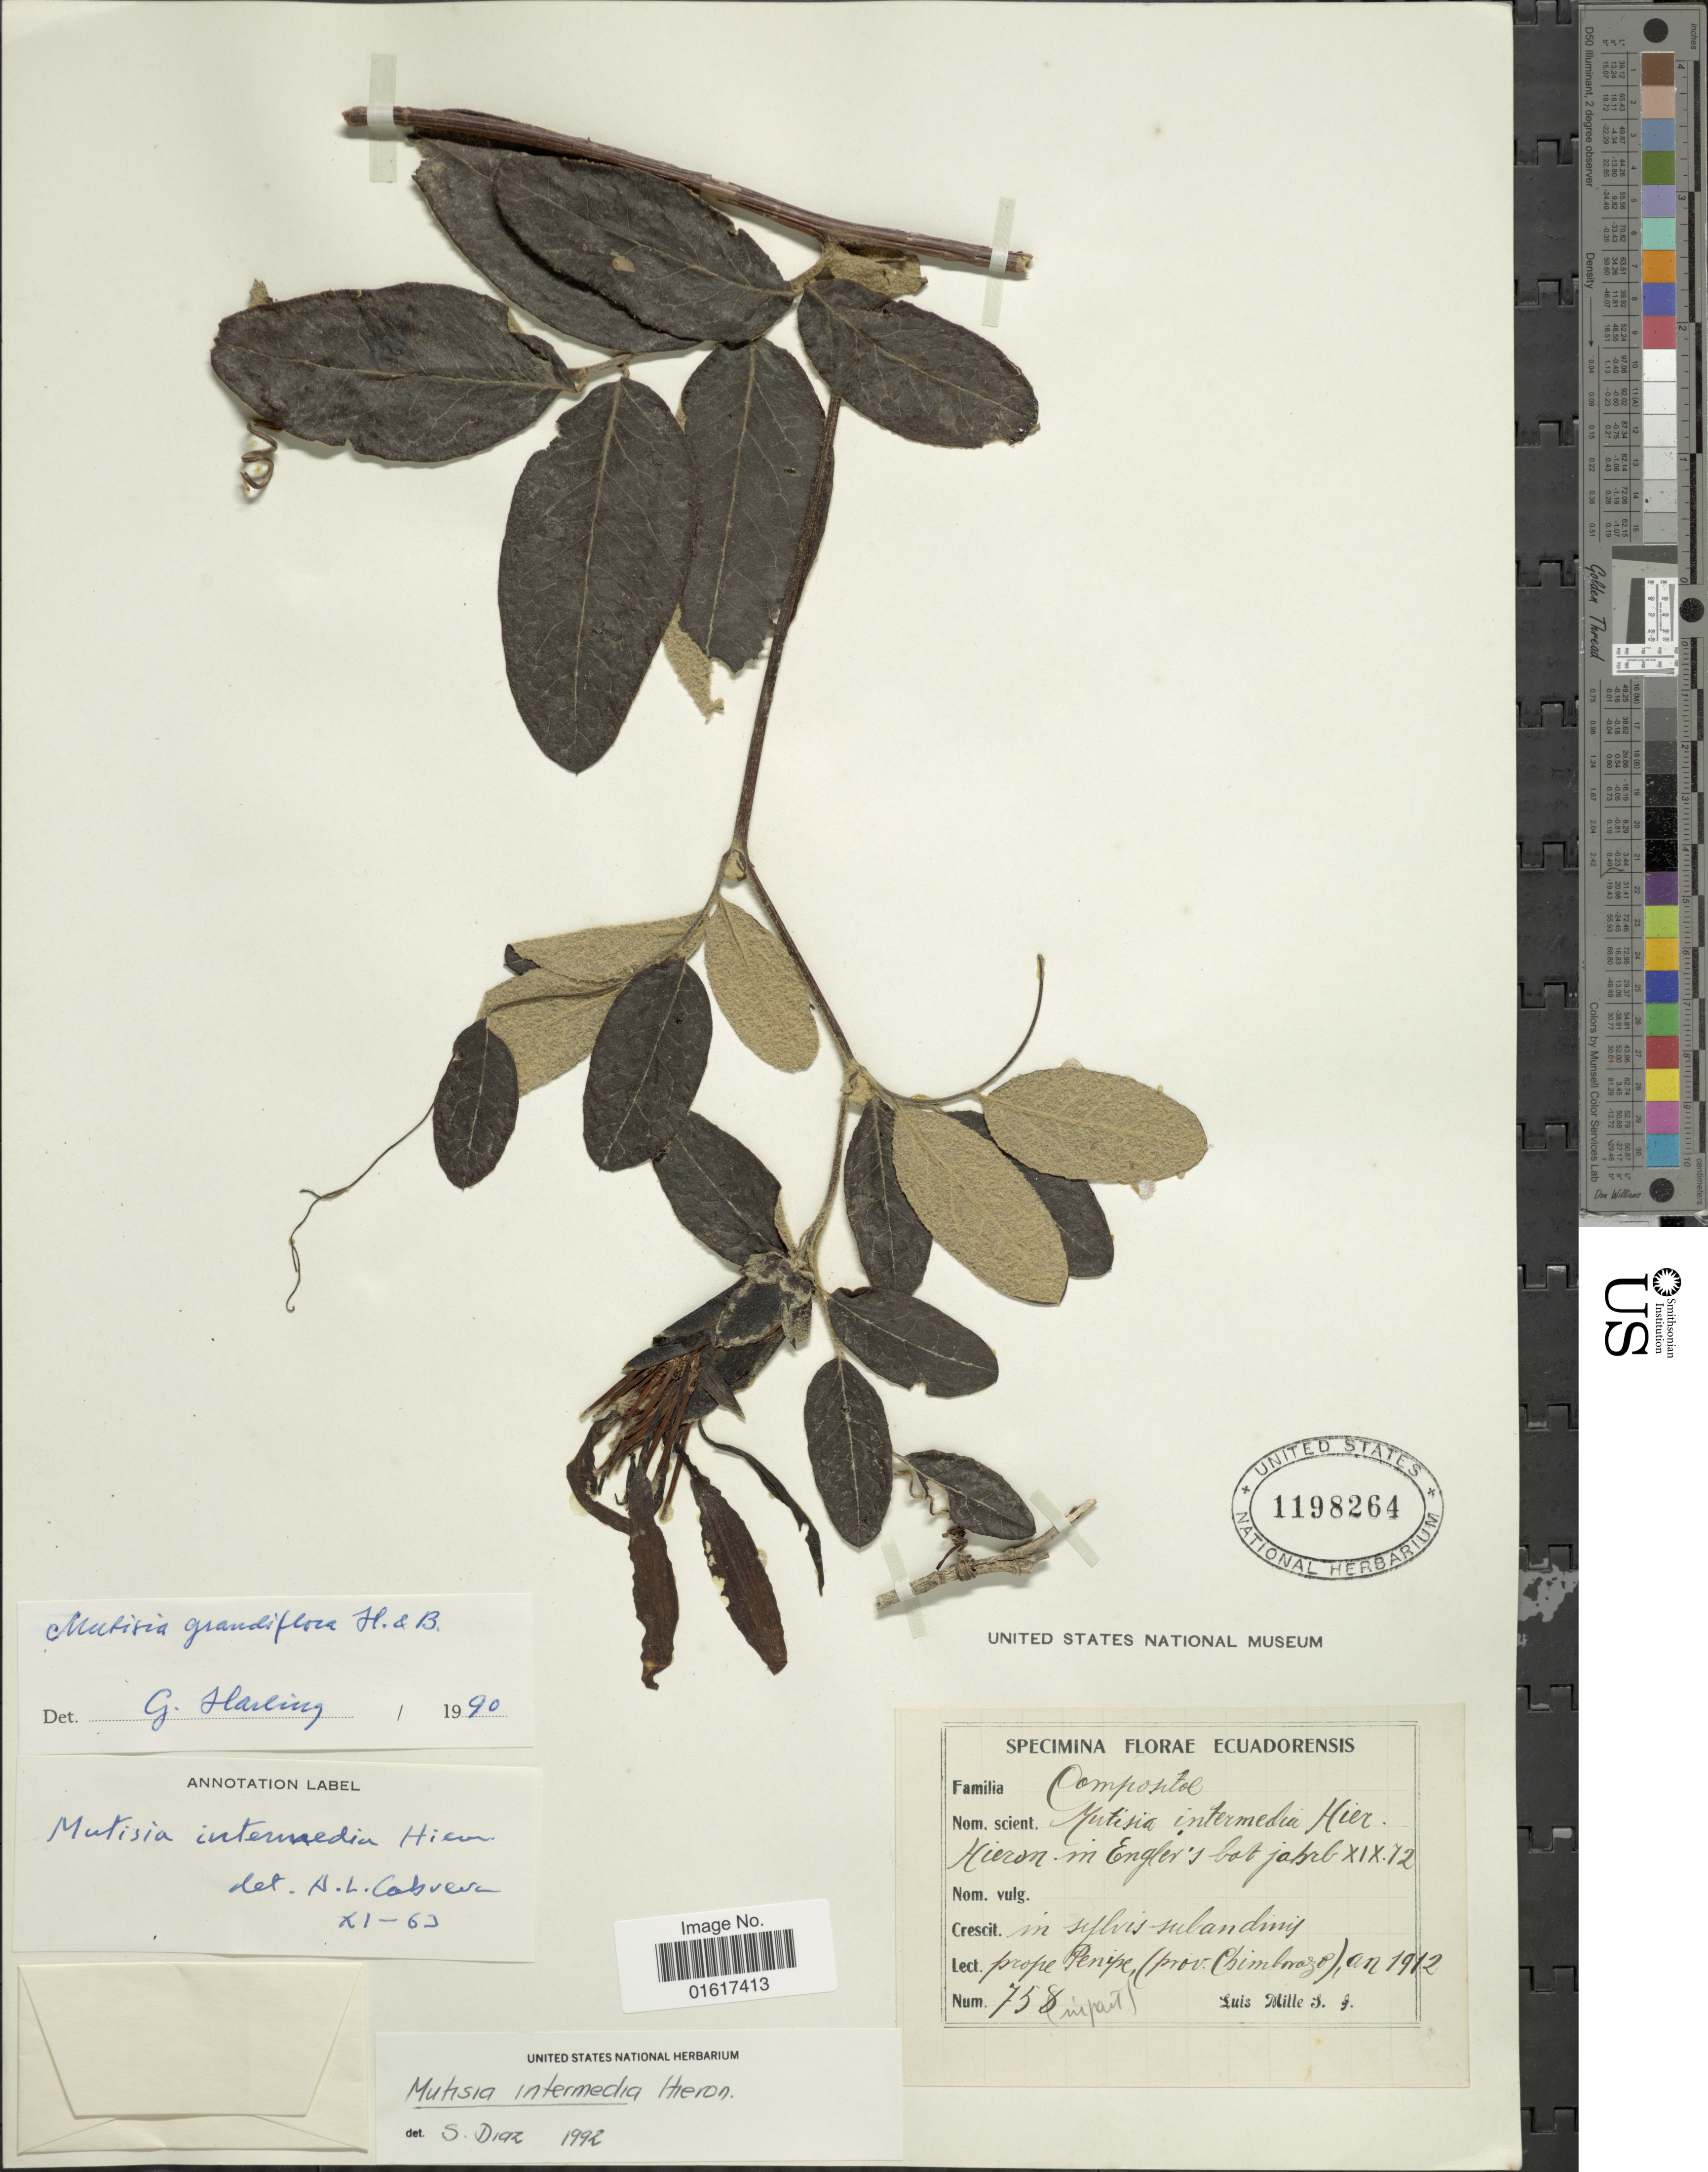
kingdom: Plantae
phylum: Tracheophyta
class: Magnoliopsida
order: Asterales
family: Asteraceae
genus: Mutisia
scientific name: Mutisia intermedia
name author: Hieron.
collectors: L. Mille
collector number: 758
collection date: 1912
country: Ecuador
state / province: Chimborazo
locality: In sylvis subandinis. prope Penipe.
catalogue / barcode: US 1198264